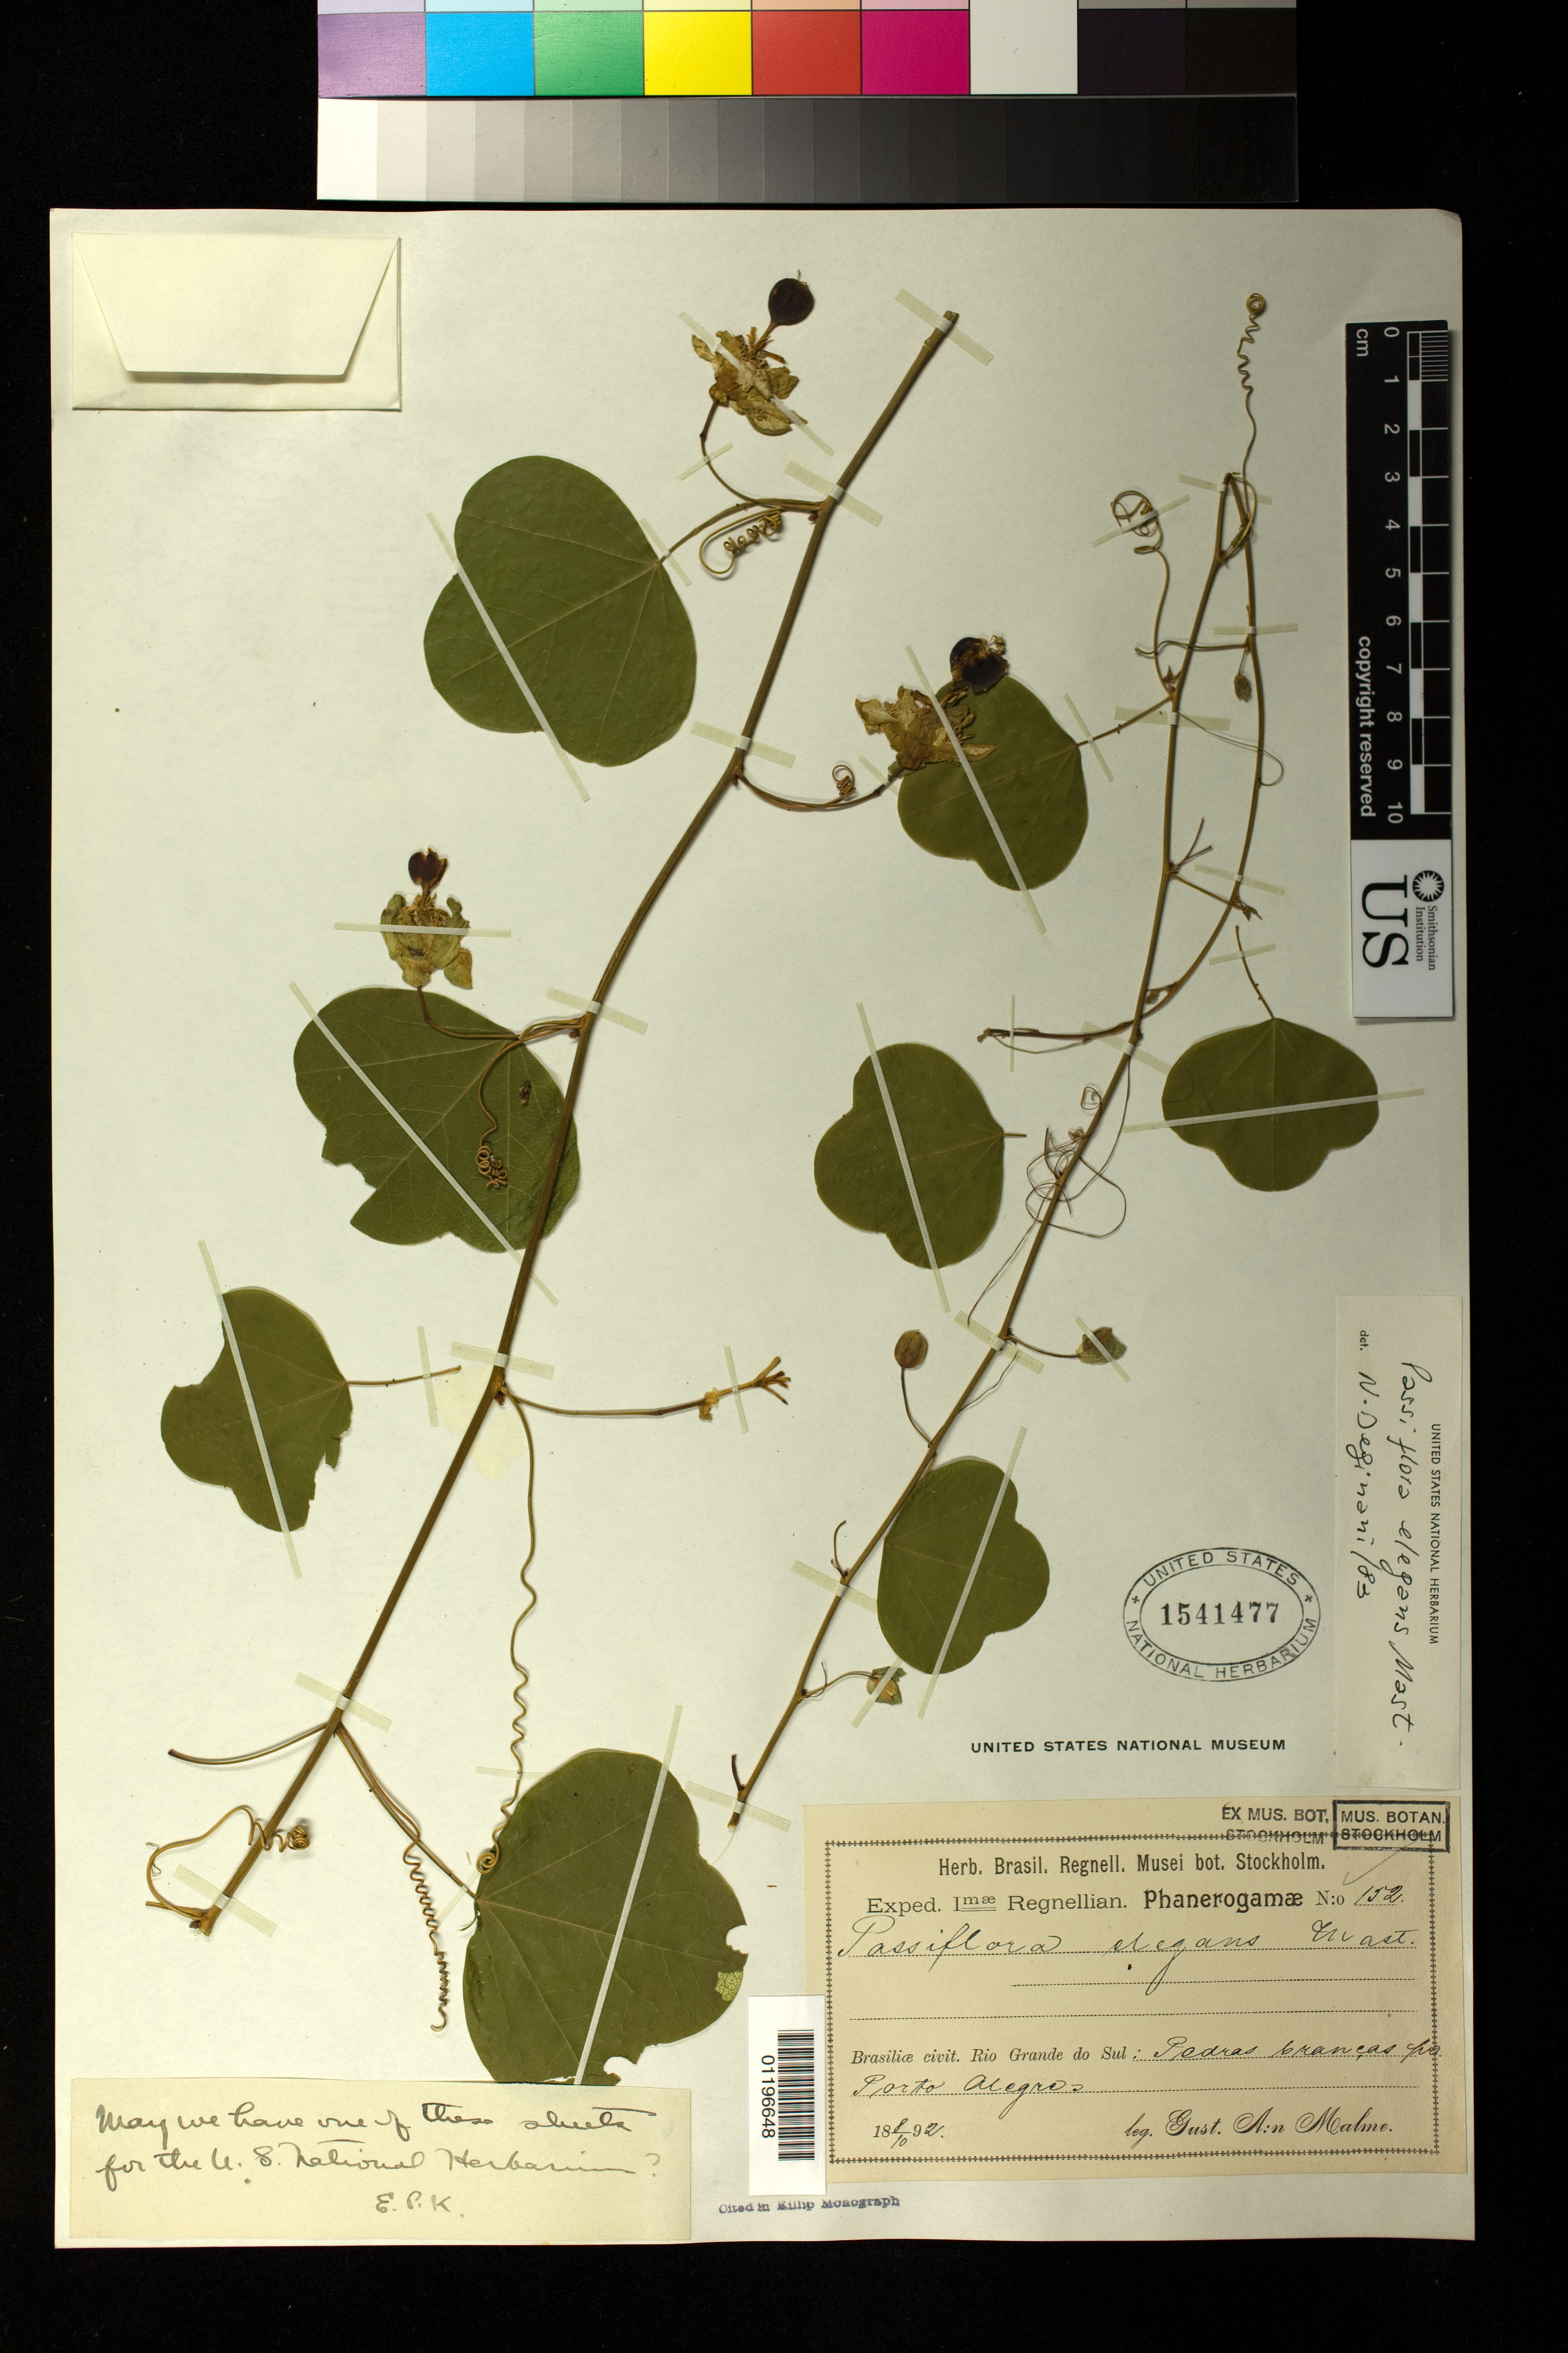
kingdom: Plantae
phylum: Tracheophyta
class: Magnoliopsida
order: Malpighiales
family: Passifloraceae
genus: Passiflora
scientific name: Passiflora elegans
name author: Mast.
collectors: G. O. A. Malme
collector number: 152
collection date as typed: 10 Aug 1892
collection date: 1892-08-10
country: Brazil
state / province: Rio Grande do Sul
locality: Brasiliae civit. Rio Grande do Sul: Pedras brancas fro. Porto Alegre.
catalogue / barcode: US 1541477